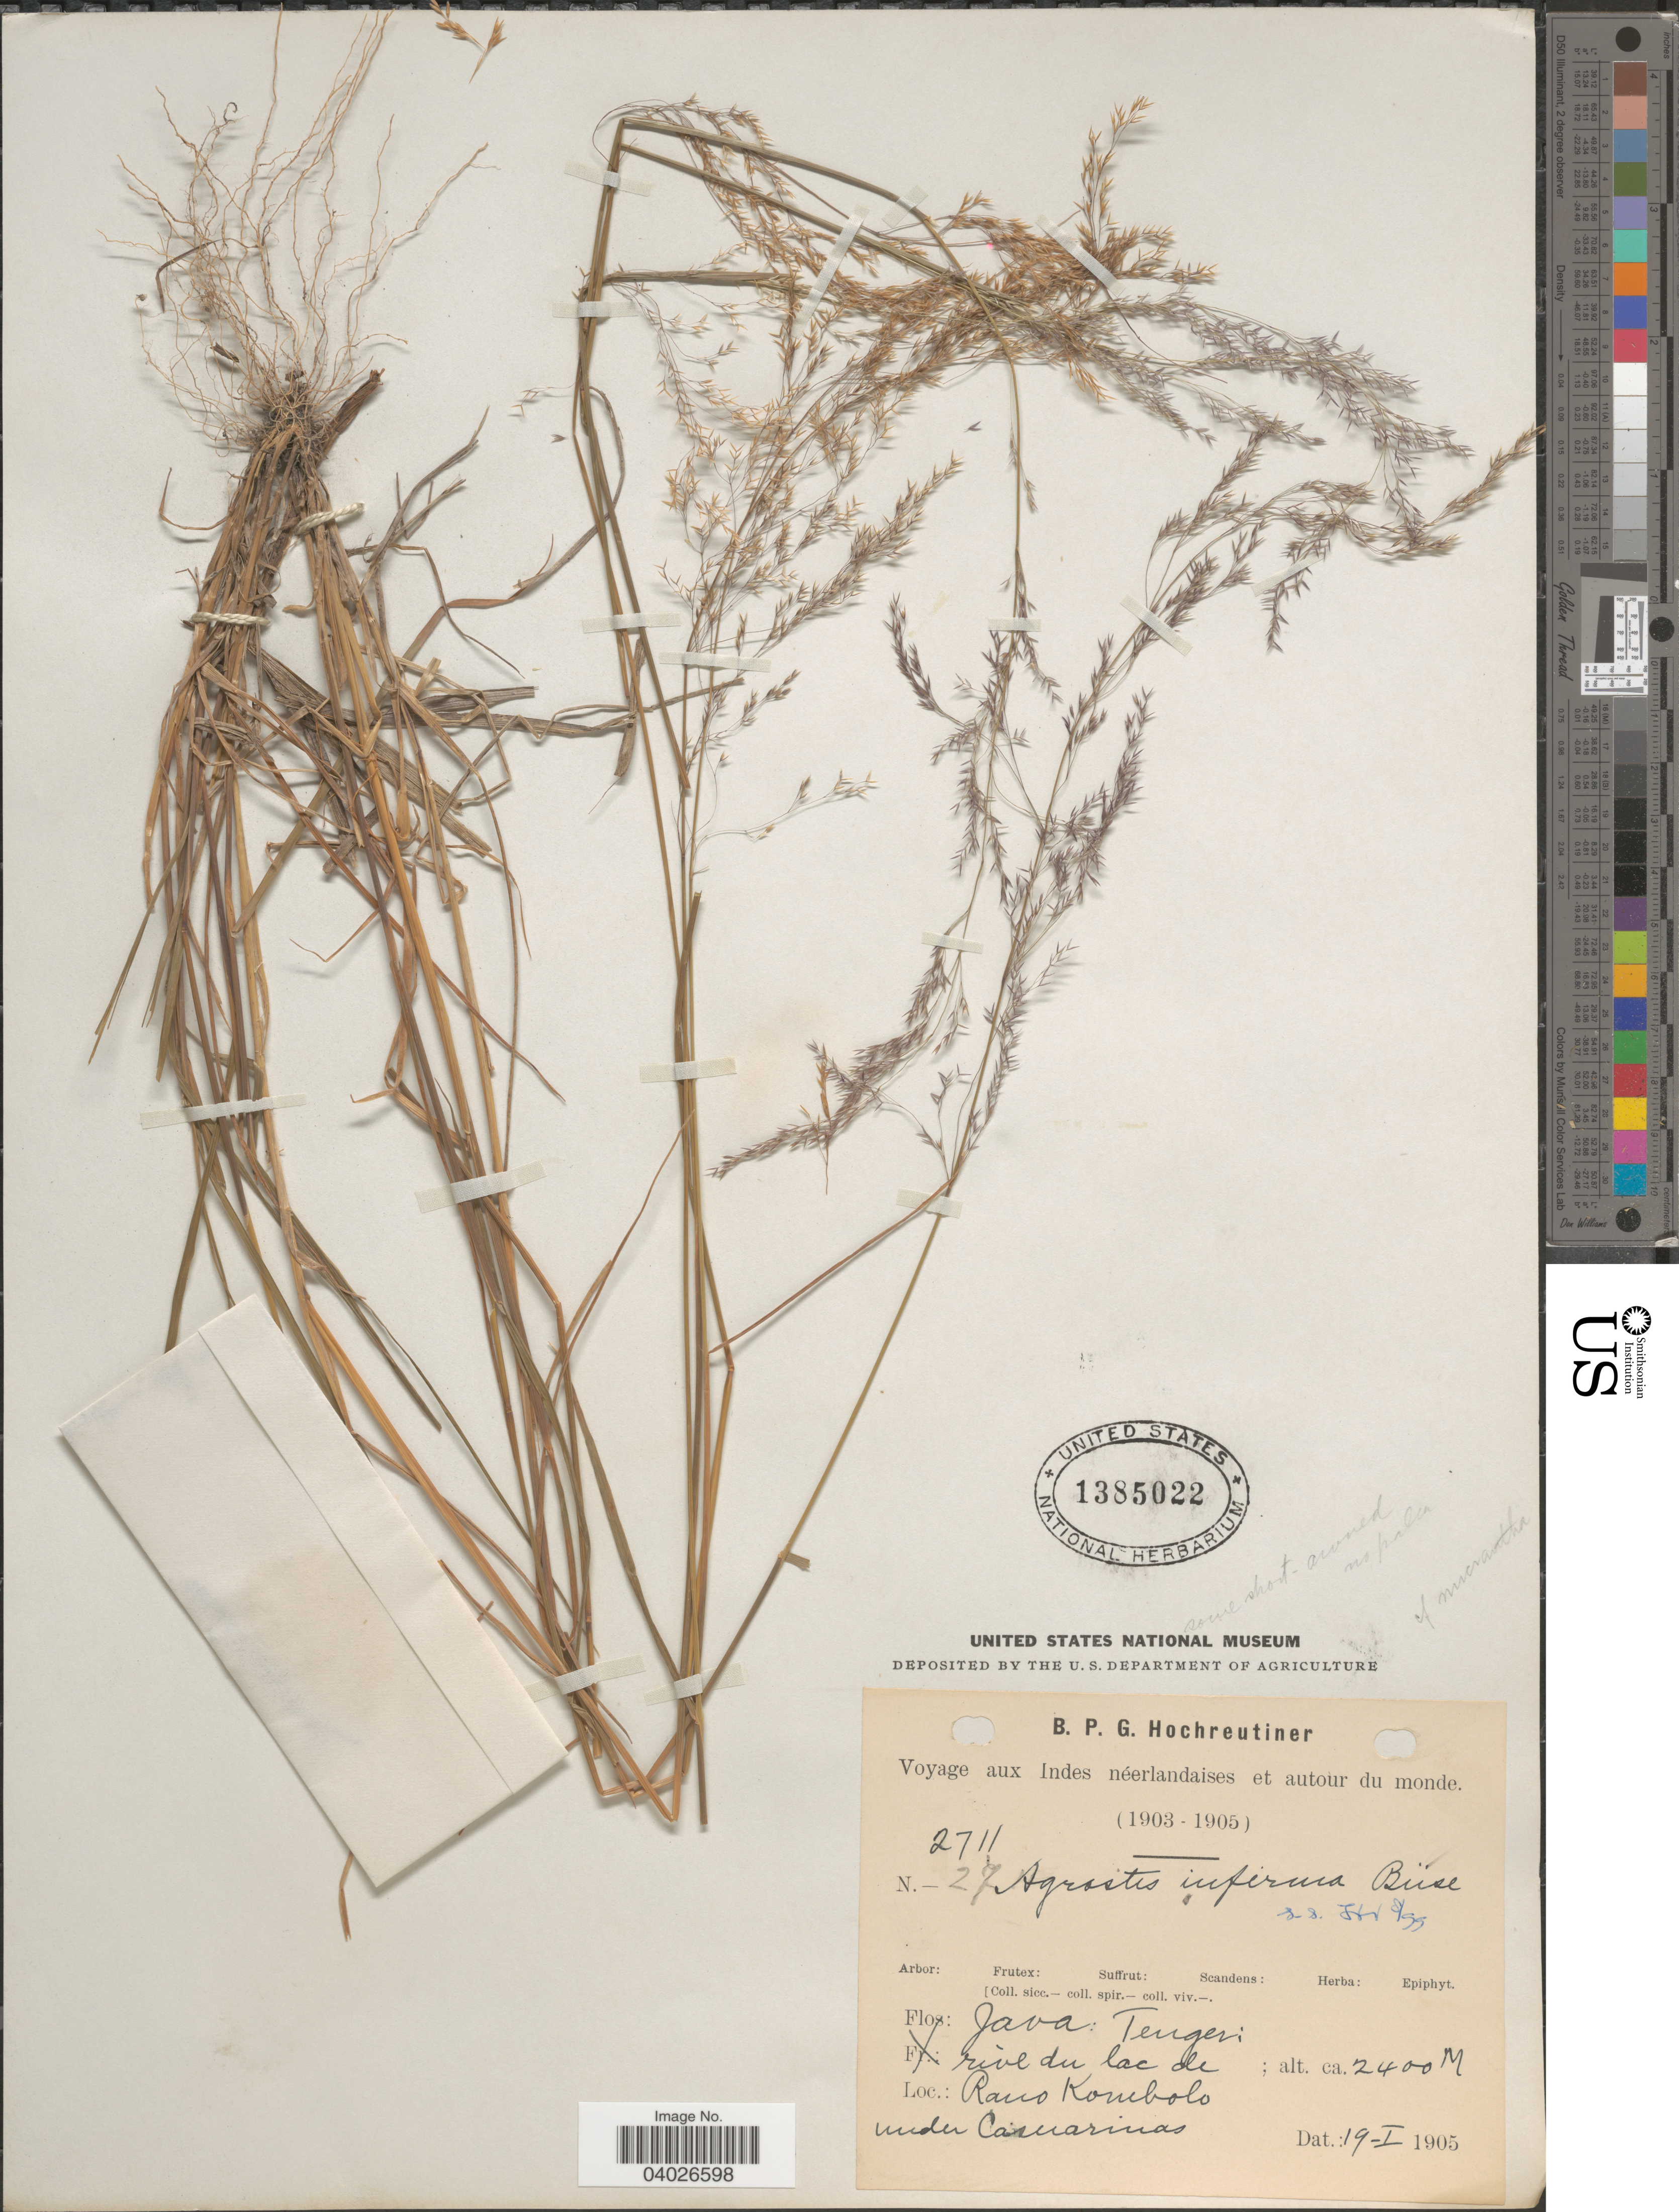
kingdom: Plantae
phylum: Tracheophyta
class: Liliopsida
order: Poales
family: Poaceae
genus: Agrostis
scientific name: Agrostis infirma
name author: Büse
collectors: B. P. Hochreutiner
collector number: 2711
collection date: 1905-01-19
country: Indonesia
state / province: Java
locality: Tenger: rive du lac de Rano Kombolo.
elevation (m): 2400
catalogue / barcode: US 1385022